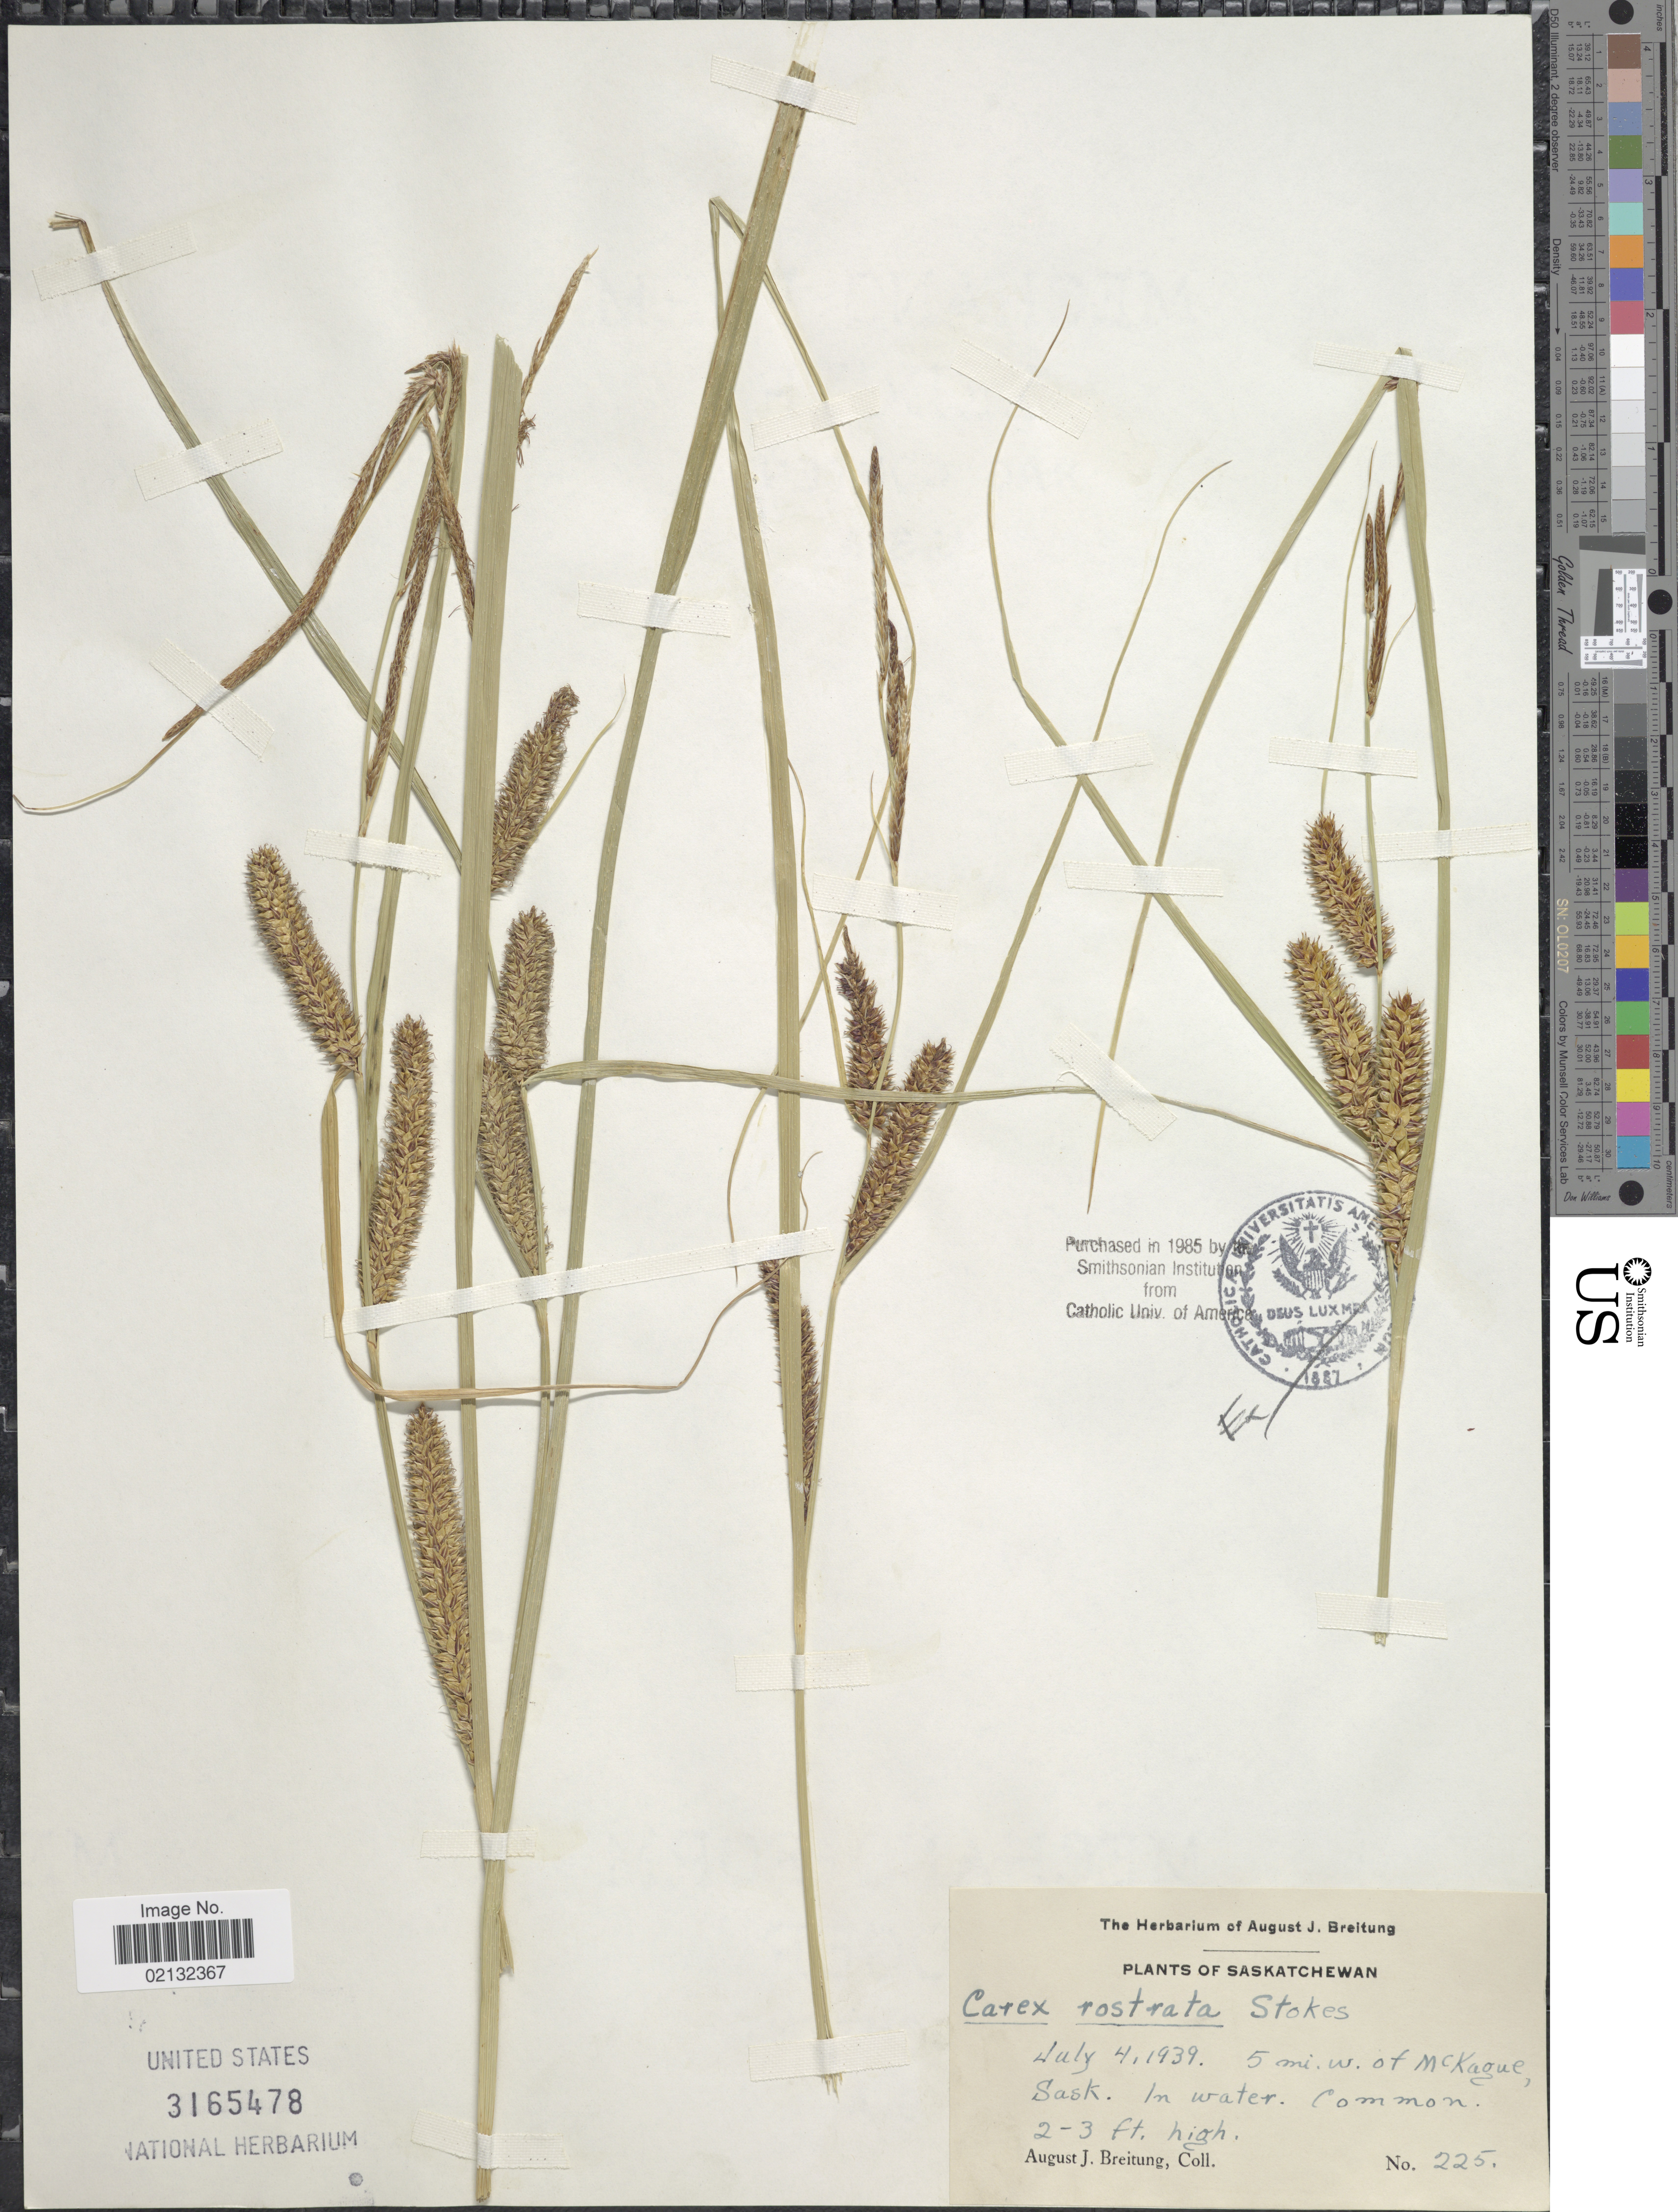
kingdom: Plantae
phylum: Tracheophyta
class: Liliopsida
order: Poales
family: Cyperaceae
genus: Carex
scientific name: Carex rostrata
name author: Stokes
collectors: A. Breitung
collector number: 225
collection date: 1939-07-04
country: Canada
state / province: Saskatchewan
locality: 5 mi. w. of McKague, in water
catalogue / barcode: US 3165478